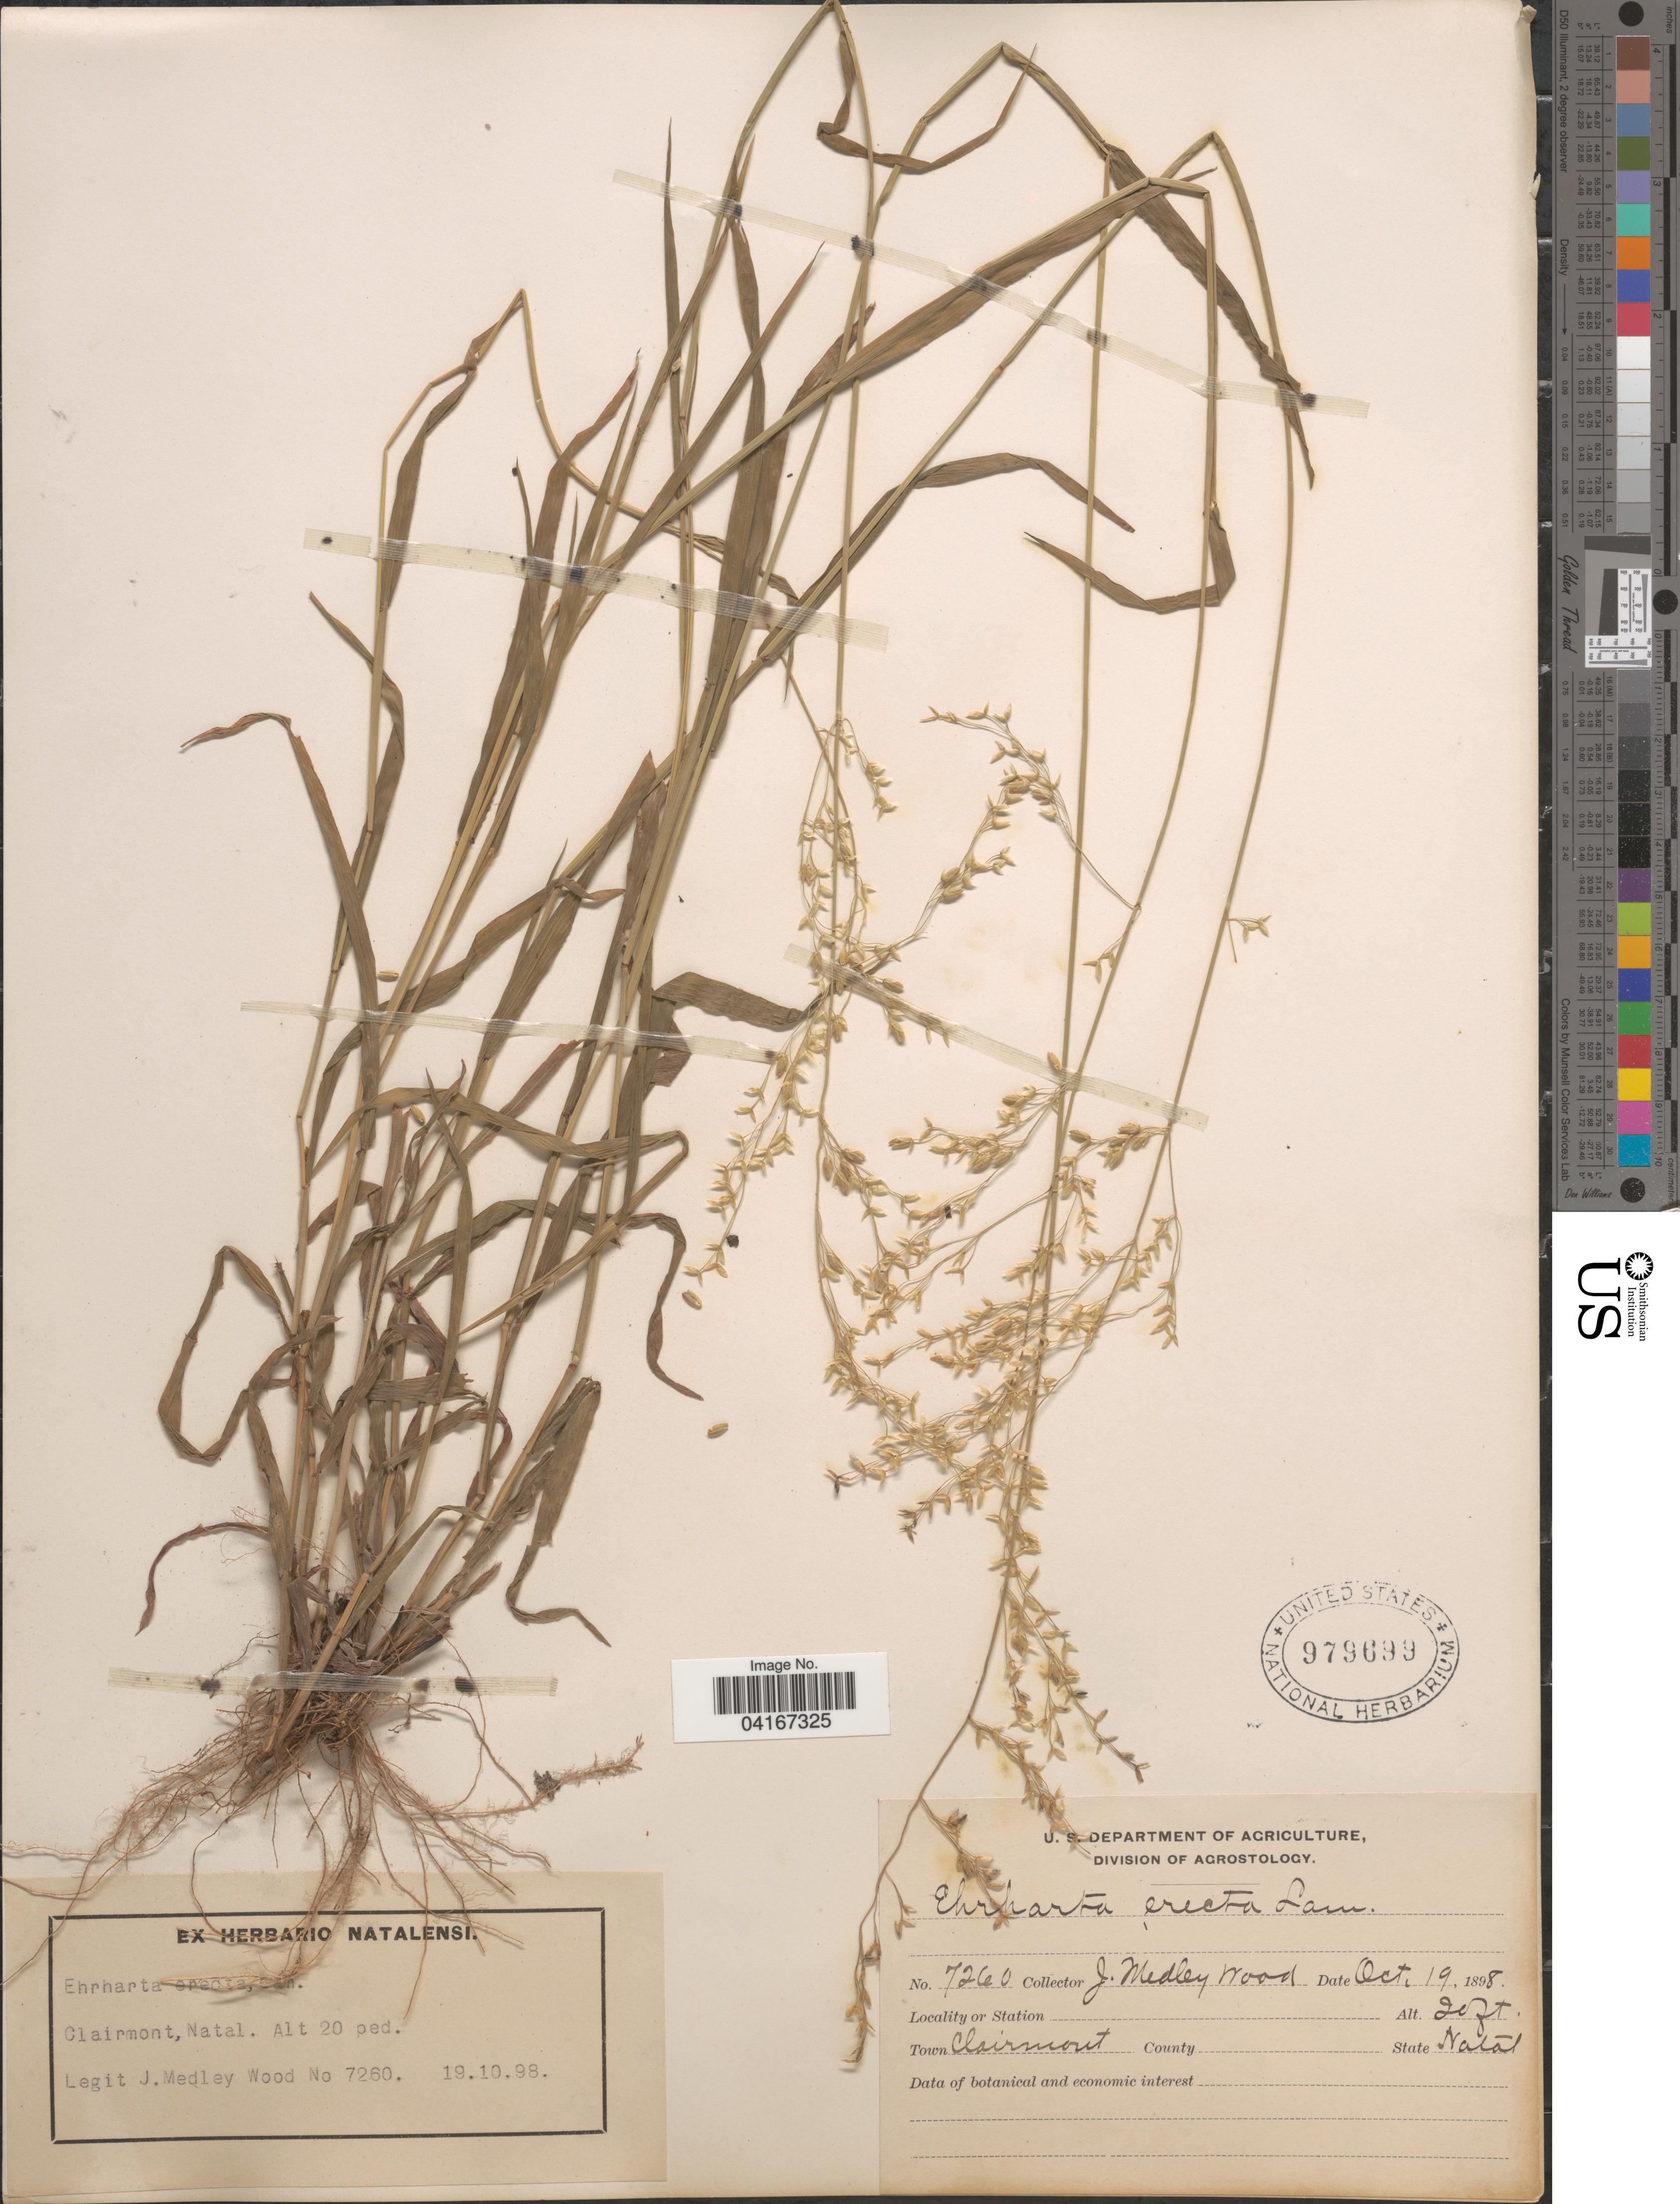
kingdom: Plantae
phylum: Tracheophyta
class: Liliopsida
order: Poales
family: Poaceae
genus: Ehrharta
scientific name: Ehrharta erecta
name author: Lam.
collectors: J. M. Wood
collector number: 7260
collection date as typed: Transcribed d/m/y: 19/10/88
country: South Africa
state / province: KwaZulu-Natal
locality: Clairmont, Natal.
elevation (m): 6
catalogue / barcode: US 979699